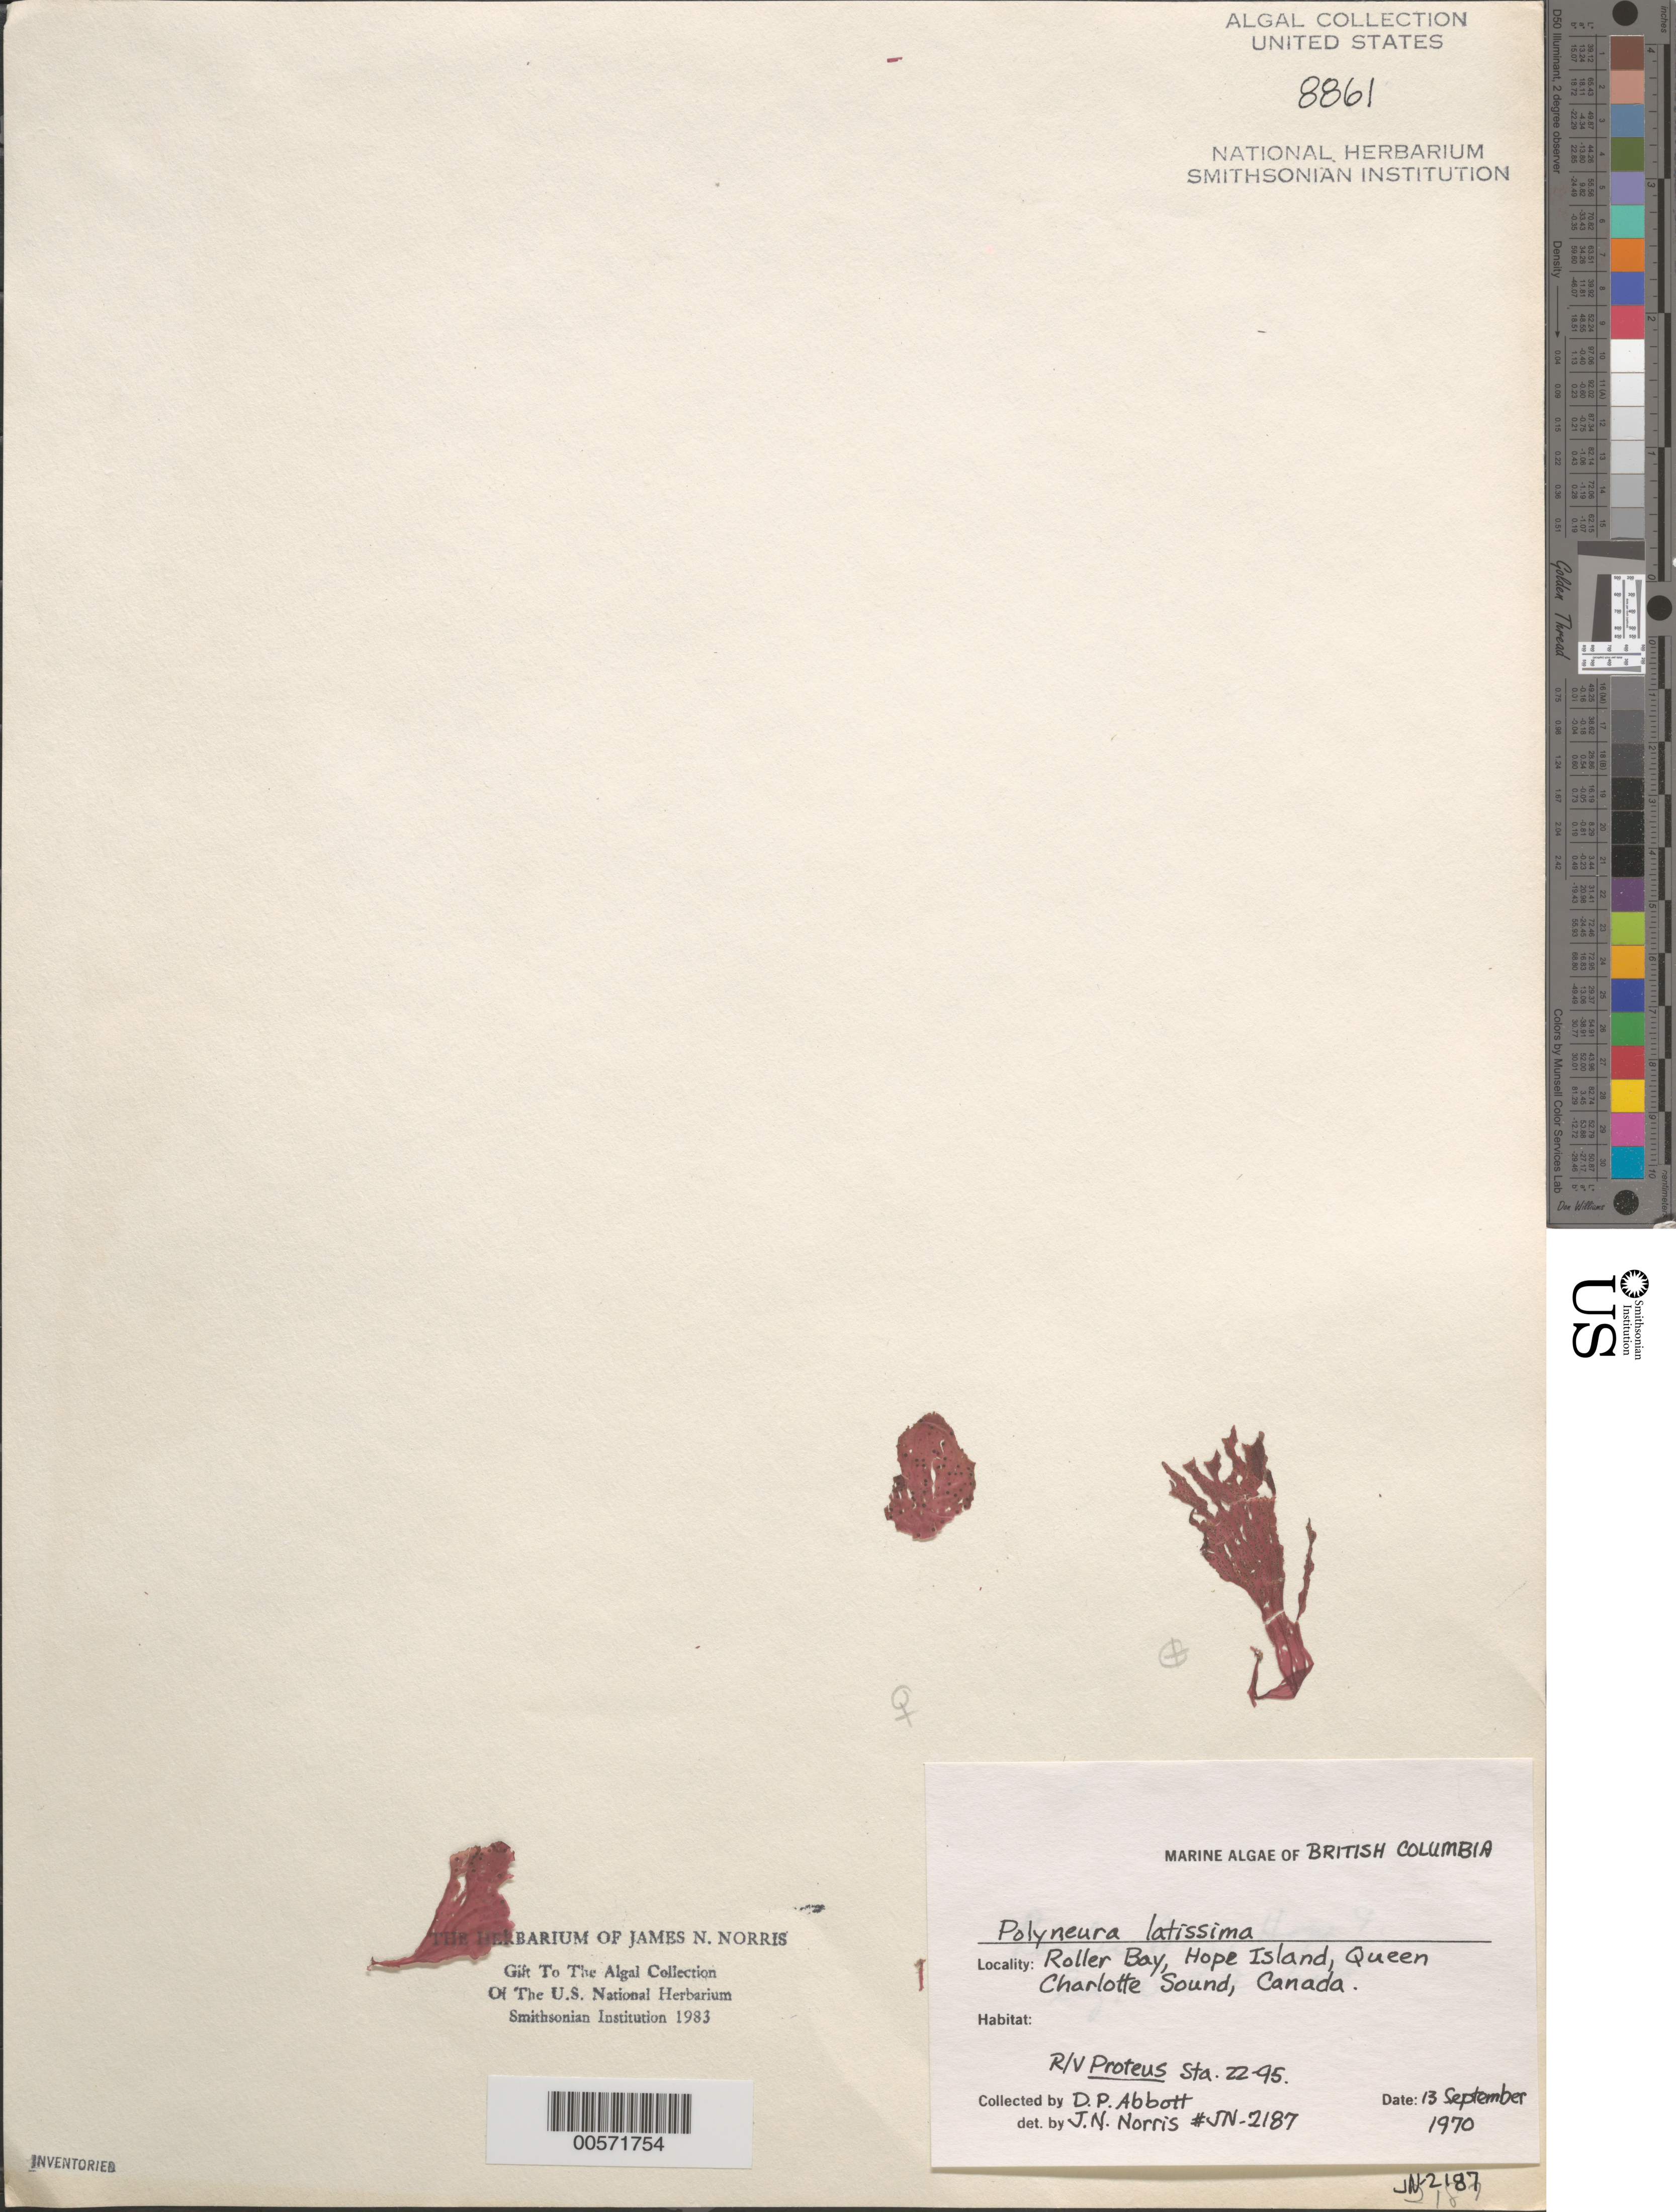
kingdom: Plantae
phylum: Rhodophyta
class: Florideophyceae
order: Ceramiales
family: Delesseriaceae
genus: Polyneura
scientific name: Polyneura latissima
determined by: Norris, James N.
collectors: D. P. Abbott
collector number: Jn-2187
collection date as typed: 13 Sep 1970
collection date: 1970-09-13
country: Canada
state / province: British Columbia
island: Hope Island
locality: Roller Bay, Queen Charlotte Sound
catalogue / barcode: US 8861